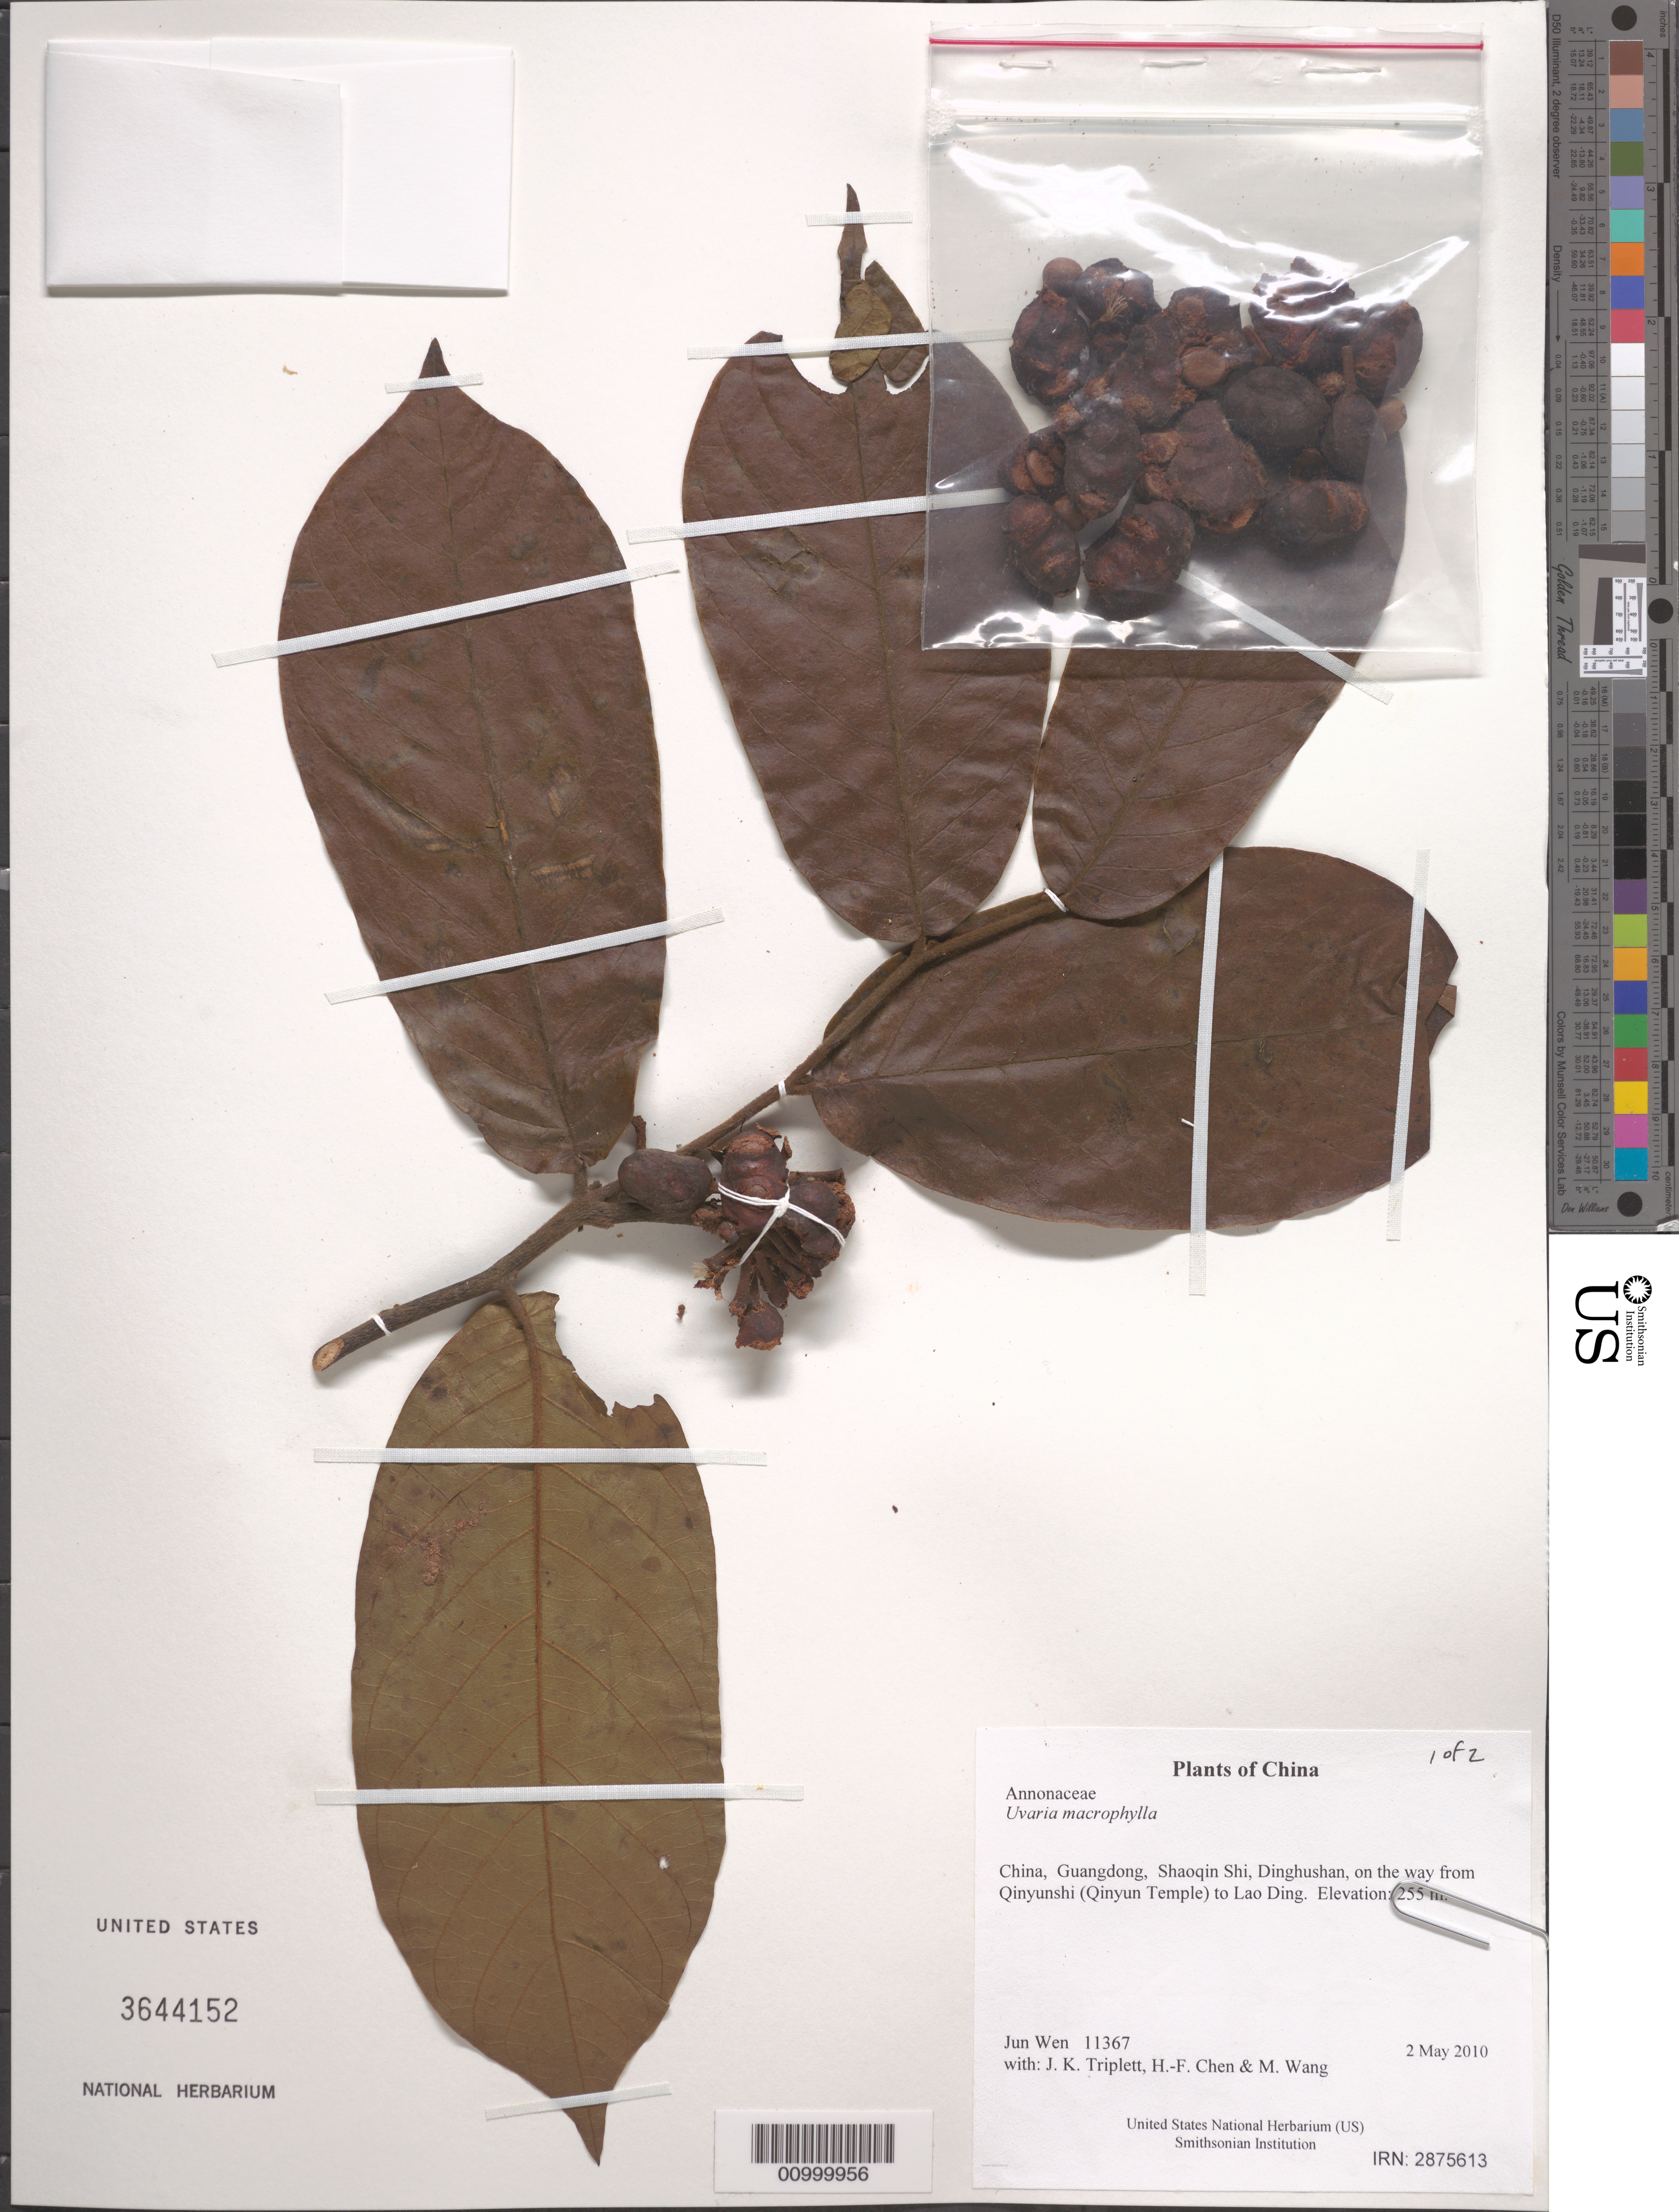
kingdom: Plantae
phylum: Tracheophyta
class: Magnoliopsida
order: Magnoliales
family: Annonaceae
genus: Uvaria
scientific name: Uvaria macrophylla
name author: Roxb.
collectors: J. Wen, J. K. Triplett, H.-F. Chen & M. Wang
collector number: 11367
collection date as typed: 2 May 2010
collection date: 2010-05-02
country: China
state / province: Guangdong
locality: Shaoqin Shi, Dinghushan, on the way from Qinyunshi (Qinyun Temple) to Lao Ding.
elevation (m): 255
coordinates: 23 09.575 N, 112 31.817 E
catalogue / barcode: US 3644152